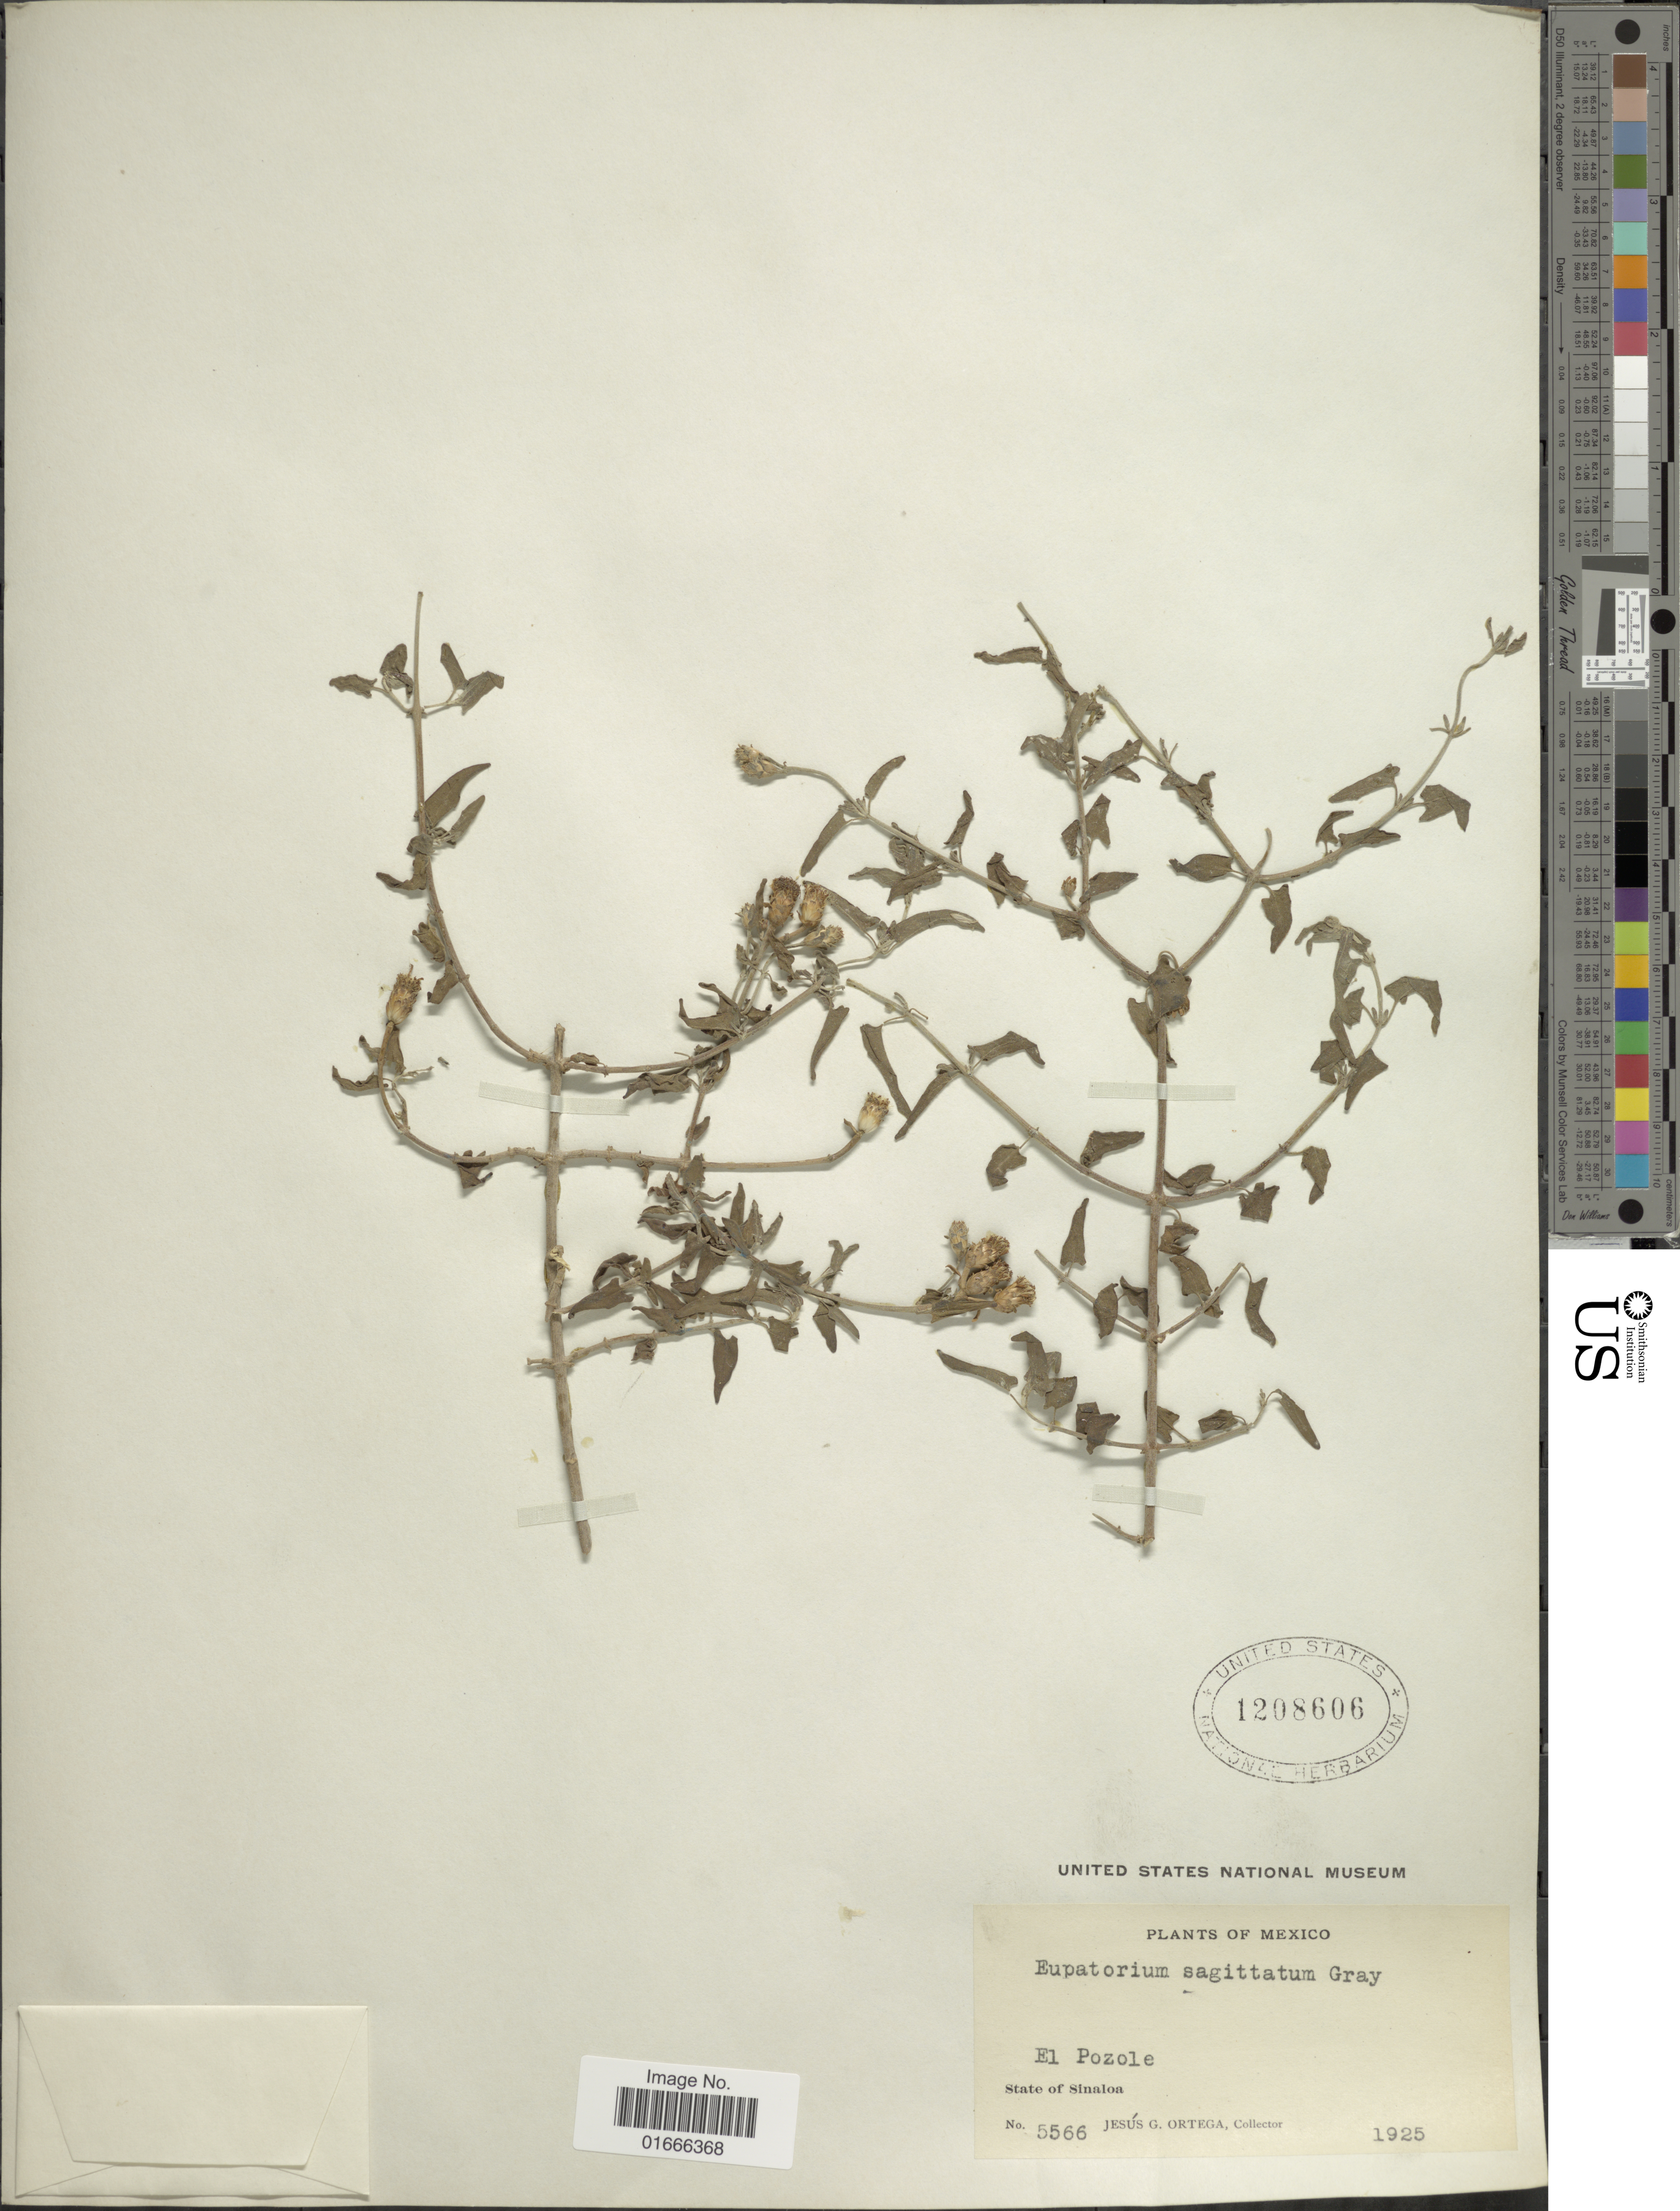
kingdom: Plantae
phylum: Tracheophyta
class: Magnoliopsida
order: Asterales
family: Asteraceae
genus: Chromolaena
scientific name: Chromolaena sagittata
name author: (A. Gray) R.M. King & H. Rob.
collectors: J. Ortega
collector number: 5566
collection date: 1925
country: Mexico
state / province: Sinaloa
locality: El Pozole, State of Sinaloa.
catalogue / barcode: US 1208606